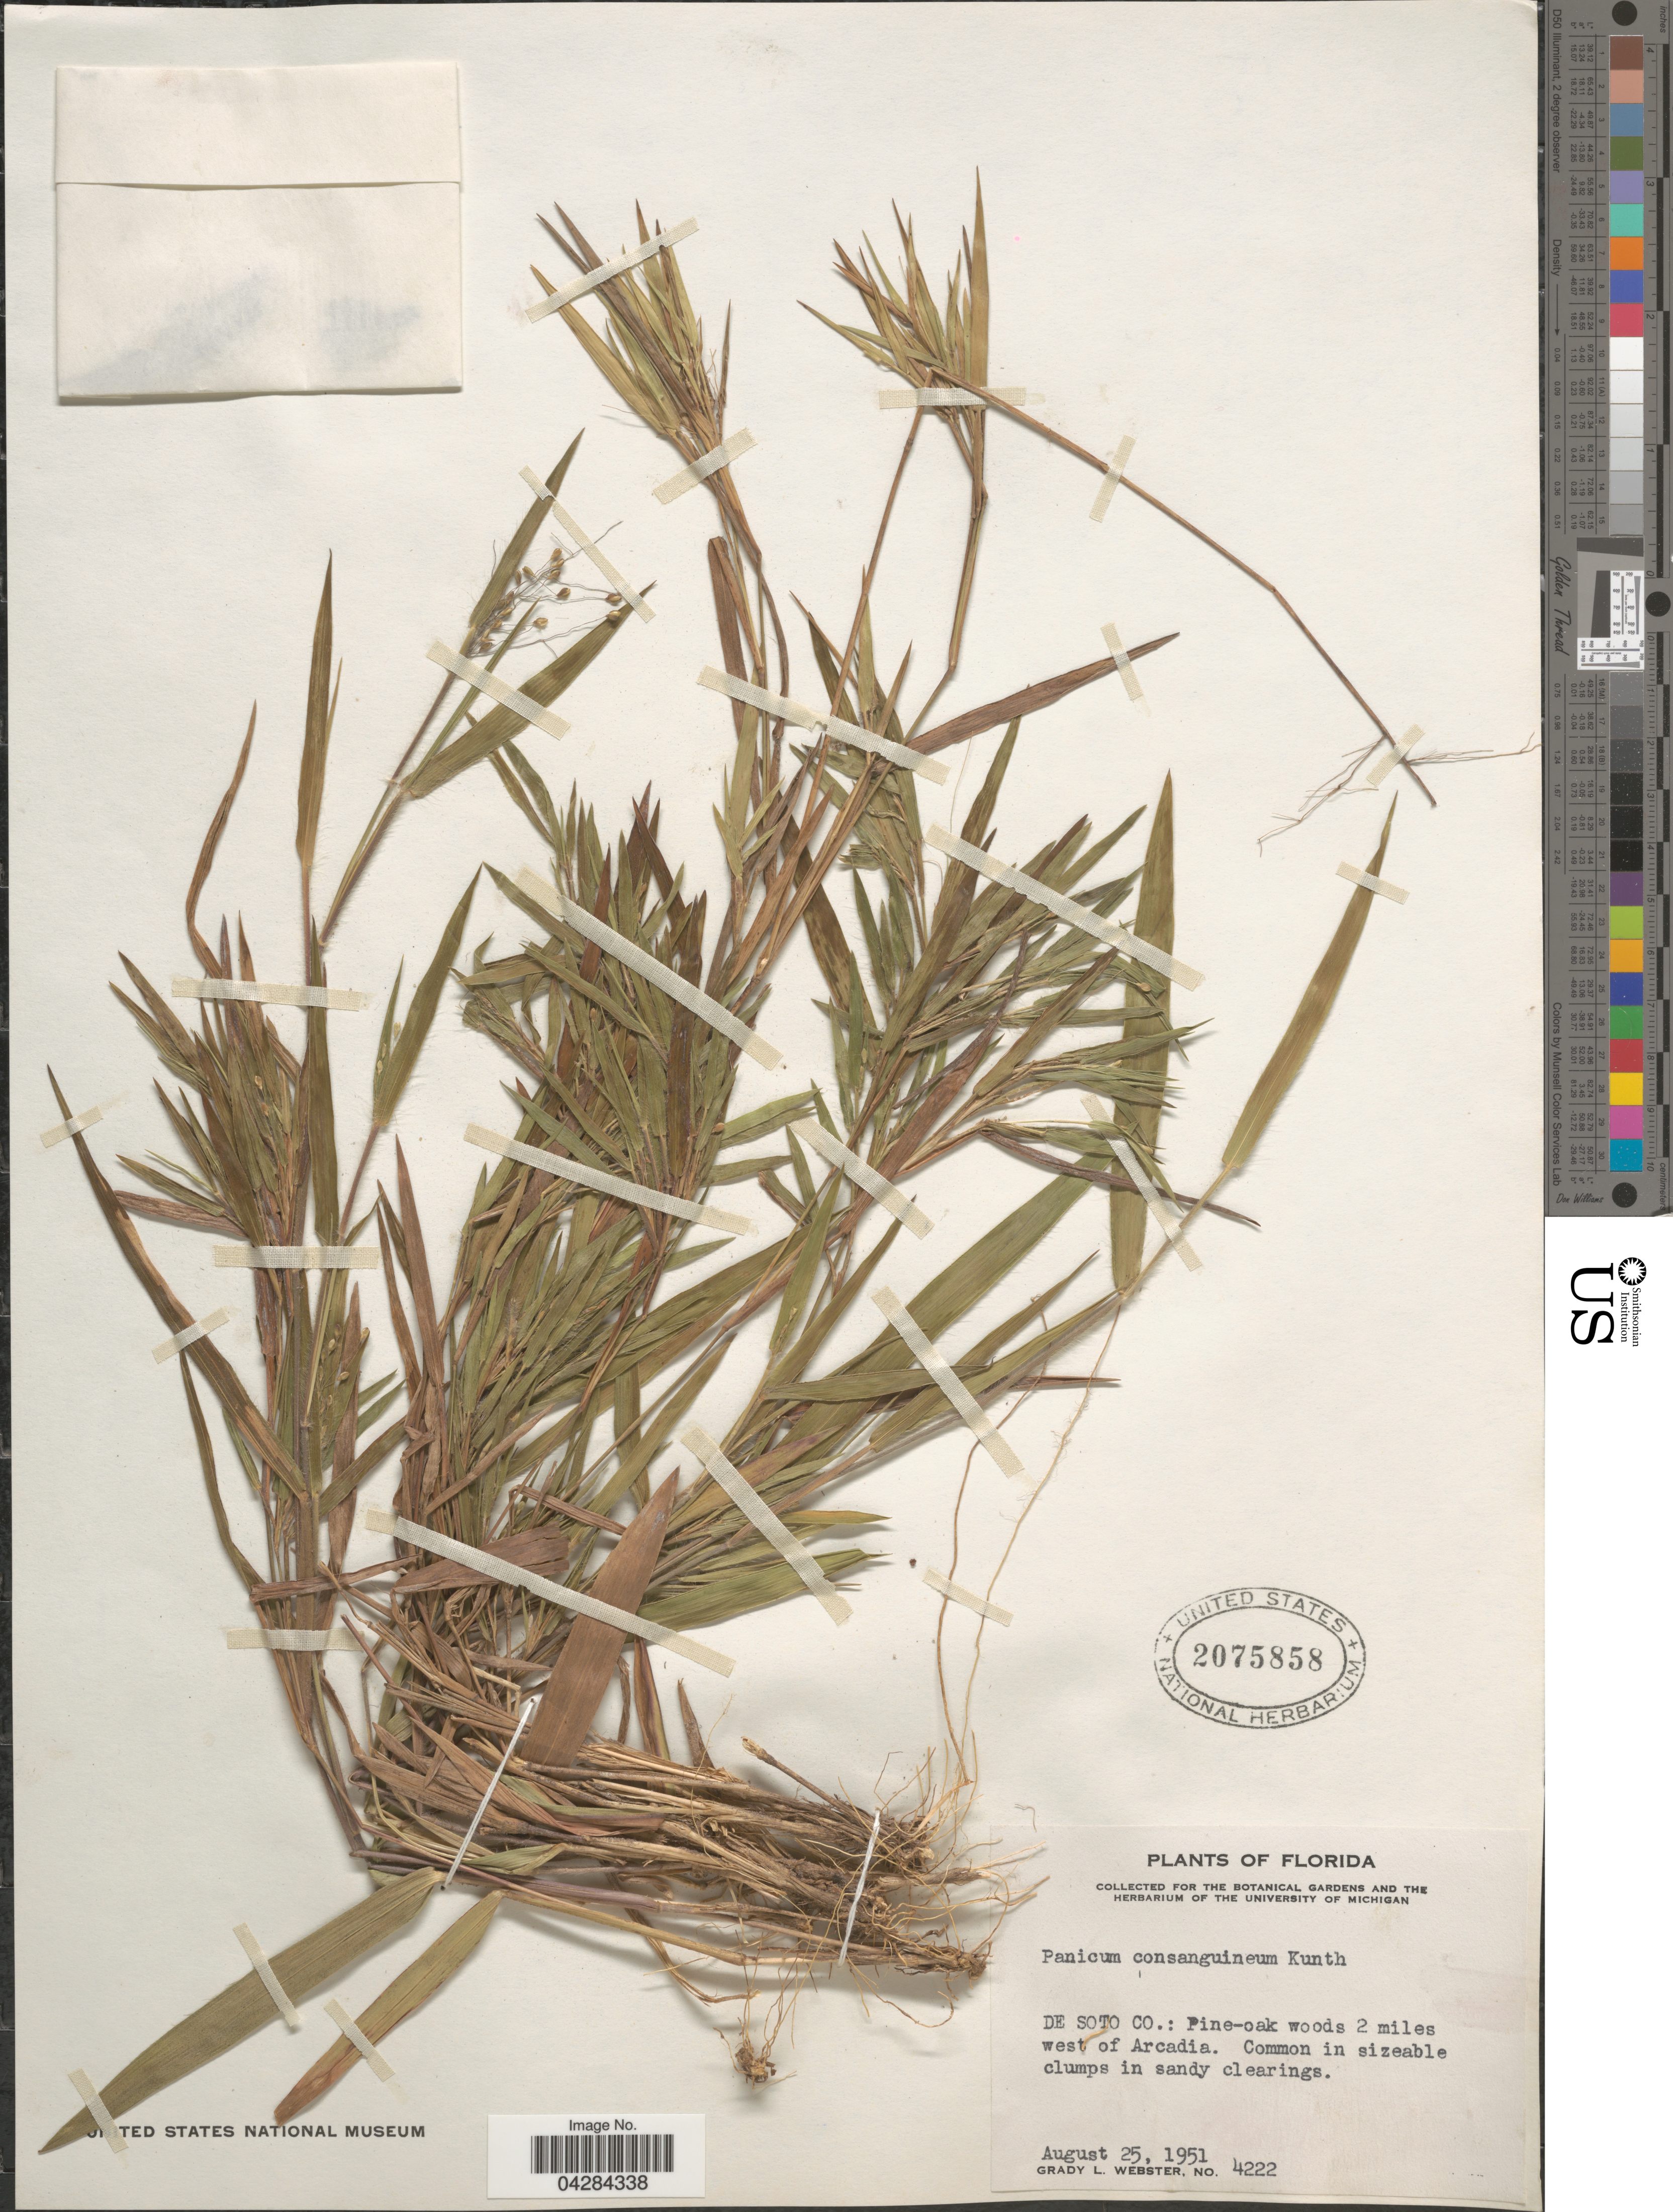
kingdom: Plantae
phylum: Tracheophyta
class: Liliopsida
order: Poales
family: Poaceae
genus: Dichanthelium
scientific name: Dichanthelium ovale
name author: (Elliott) Gould & C.A. Clark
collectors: G. L. Webster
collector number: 4222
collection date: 1951-08-25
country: United States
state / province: Florida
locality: De Soto Co.: Pine-oak woods 2 miles west of Arcadia.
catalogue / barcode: US 2075858